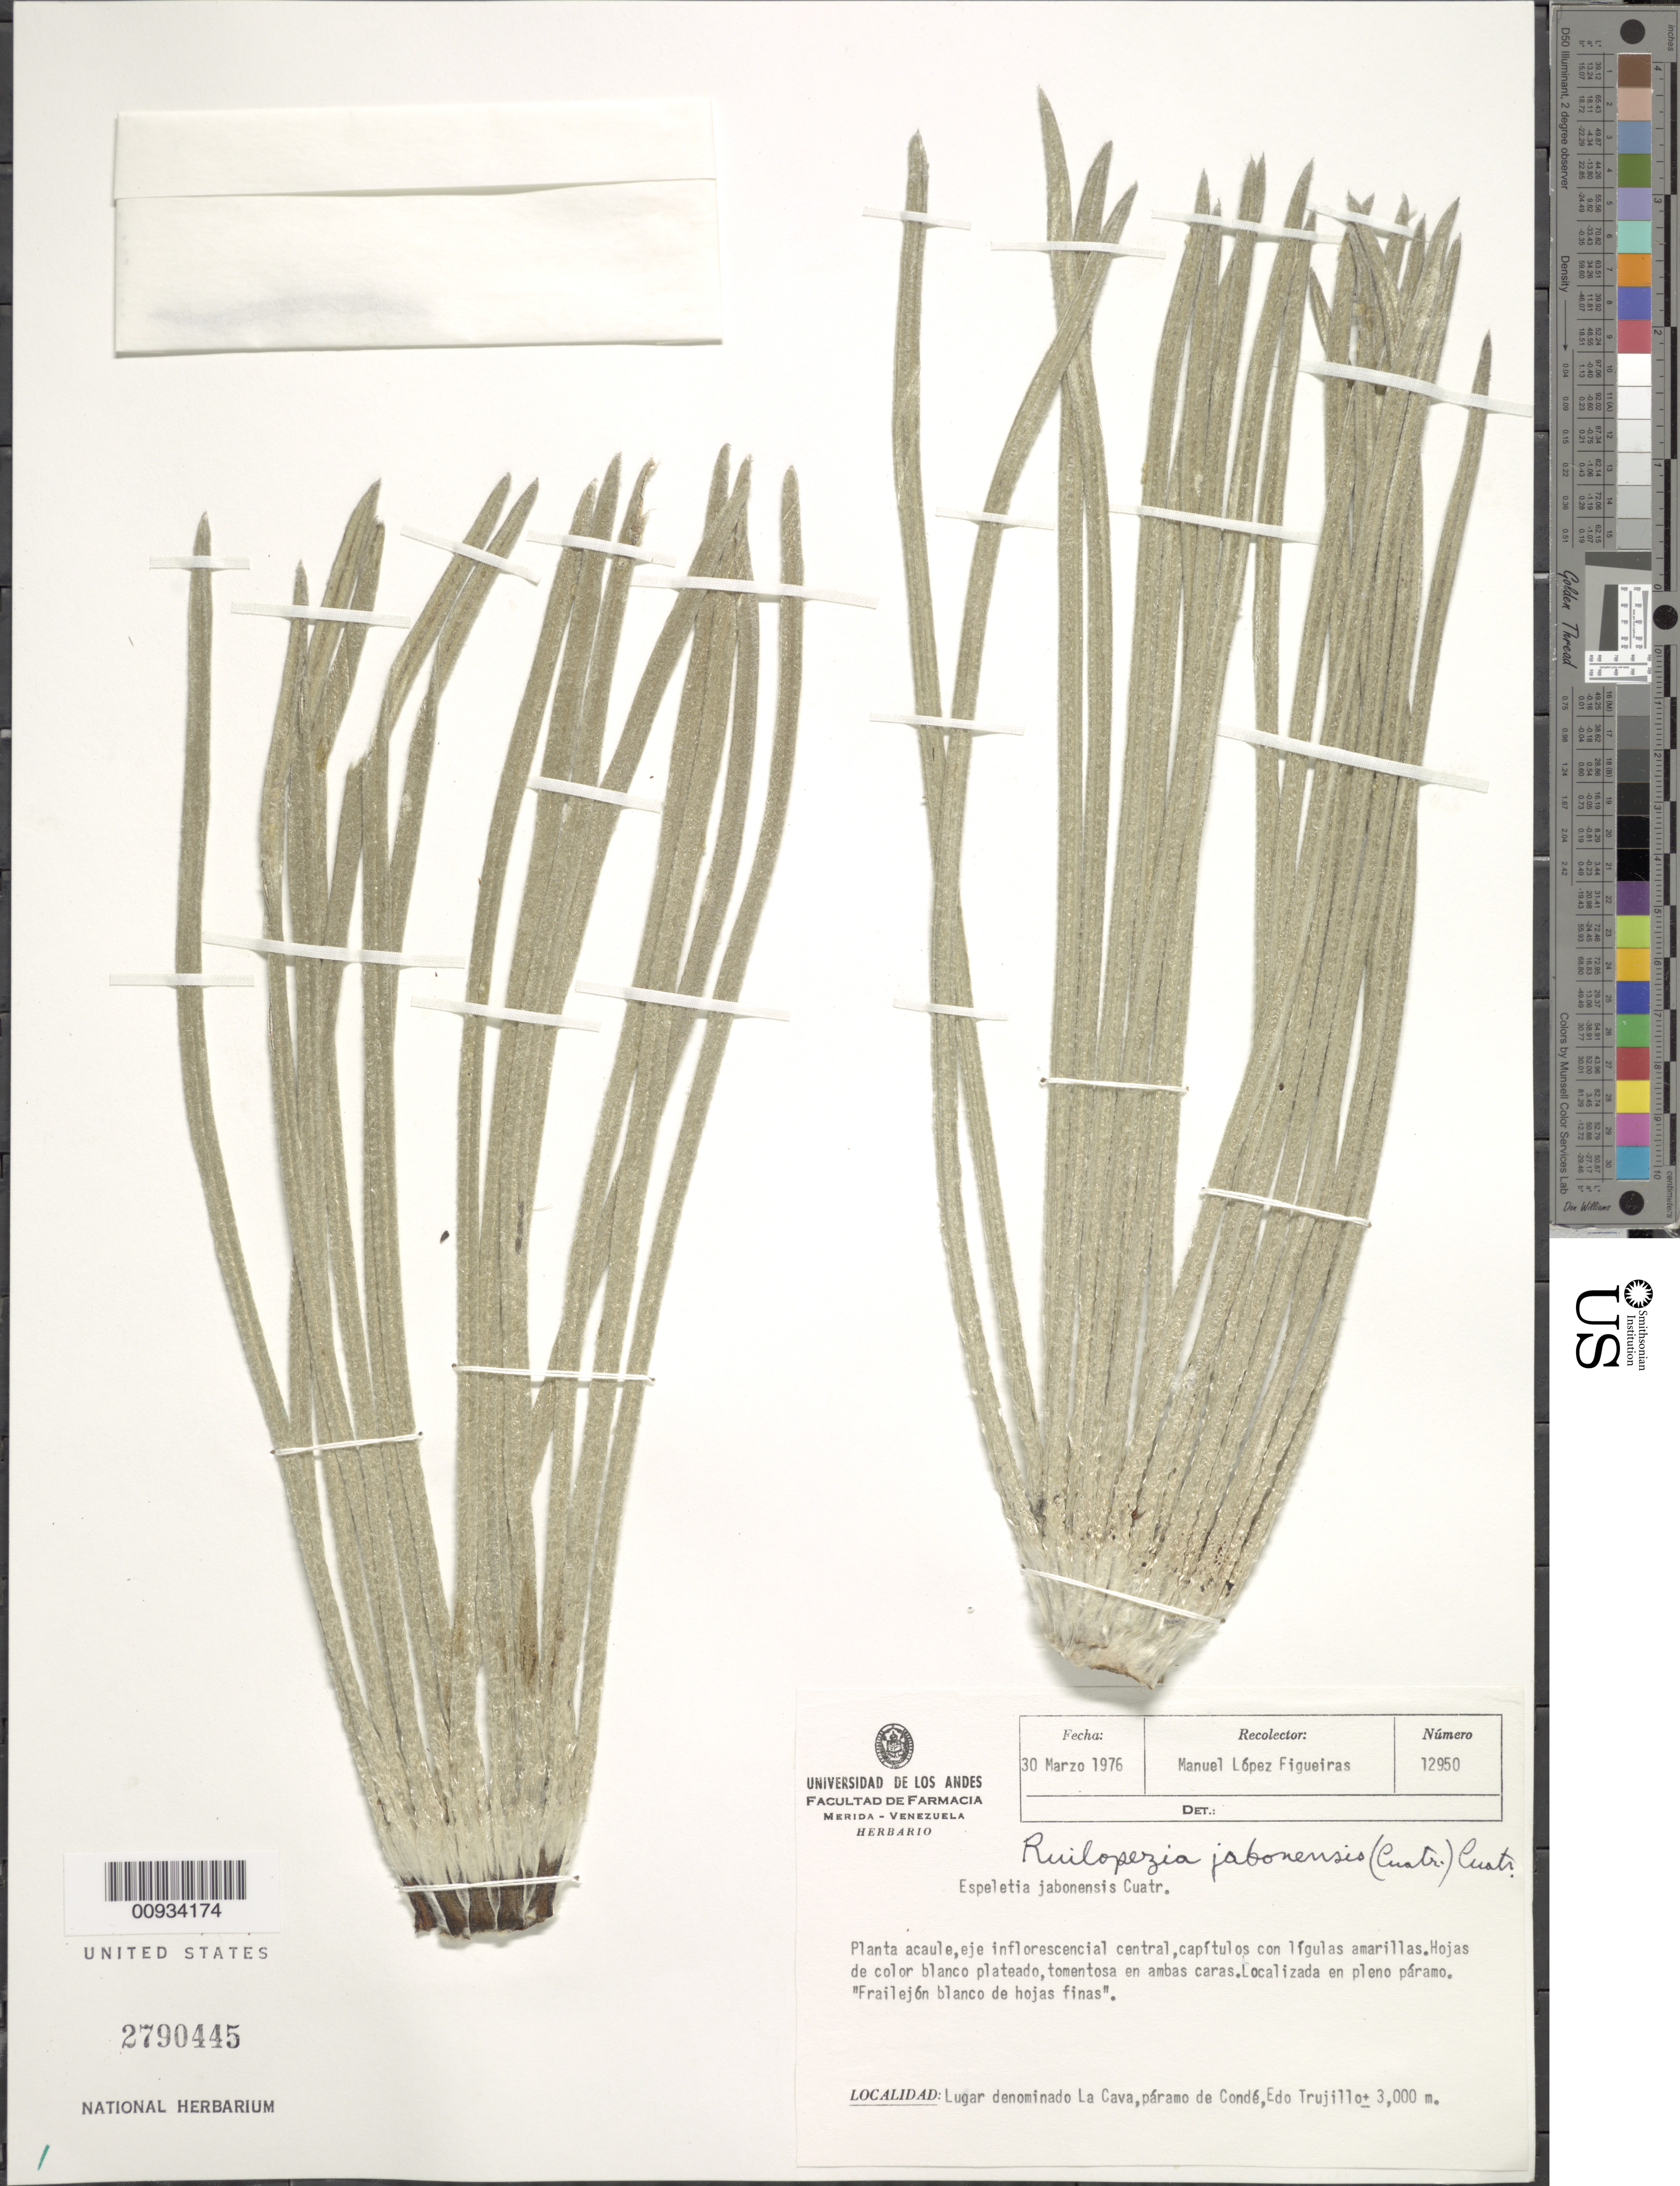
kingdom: Plantae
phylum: Tracheophyta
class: Magnoliopsida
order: Asterales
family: Asteraceae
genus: Ruilopezia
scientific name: Ruilopezia jabonensis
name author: (Cuatrec.) Cuatrec.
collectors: M. López Figueiras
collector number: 12950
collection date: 1976-03-30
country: Venezuela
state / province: Trujillo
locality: Lugar denominado La Cava, paramo de Conde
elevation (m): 3000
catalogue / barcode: US 2790445